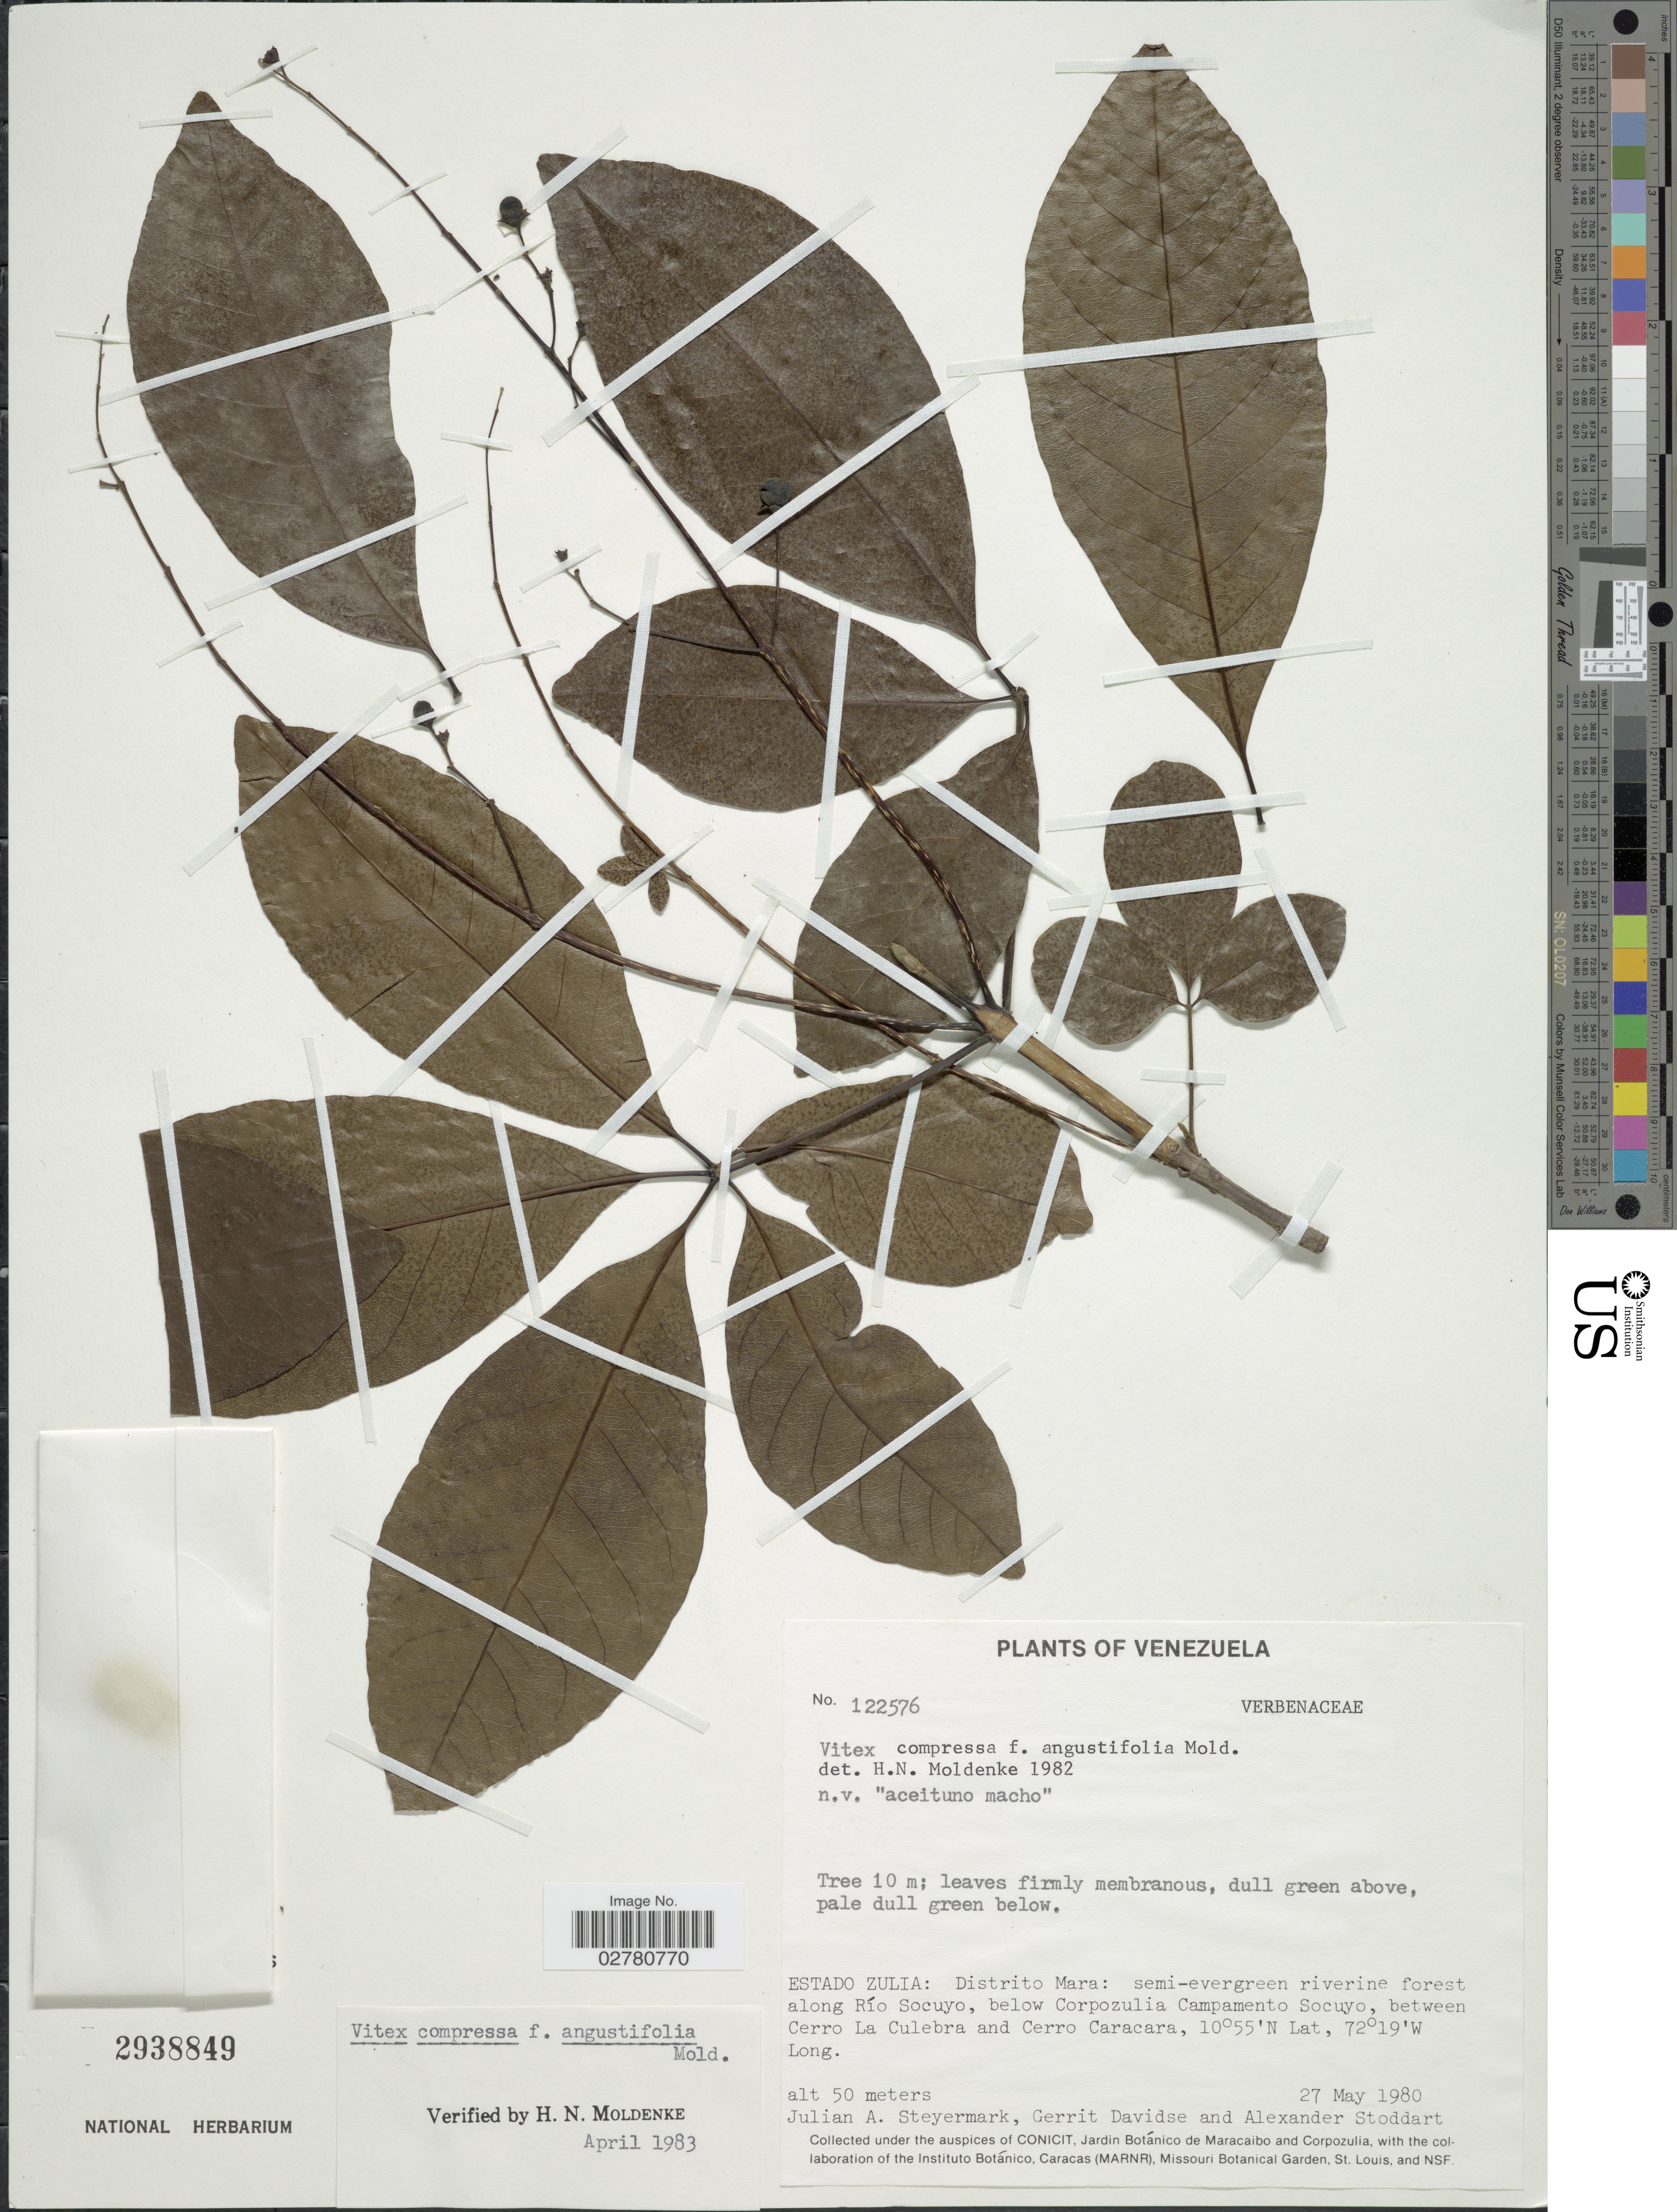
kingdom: Plantae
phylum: Tracheophyta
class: Magnoliopsida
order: Lamiales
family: Lamiaceae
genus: Vitex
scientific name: Vitex compressa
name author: Turcz.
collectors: J. Steyermark, G. Davidse & A. Stoddart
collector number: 122576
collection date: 1980-05-27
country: Venezuela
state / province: Zulia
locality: Distrito Mara: semi-evergreen riverine forest along Río Socuyo, below Corpozulia Campamento Socuyo, between Cerro La Culebra and Cerro Caracara.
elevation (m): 50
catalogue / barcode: US 2938849